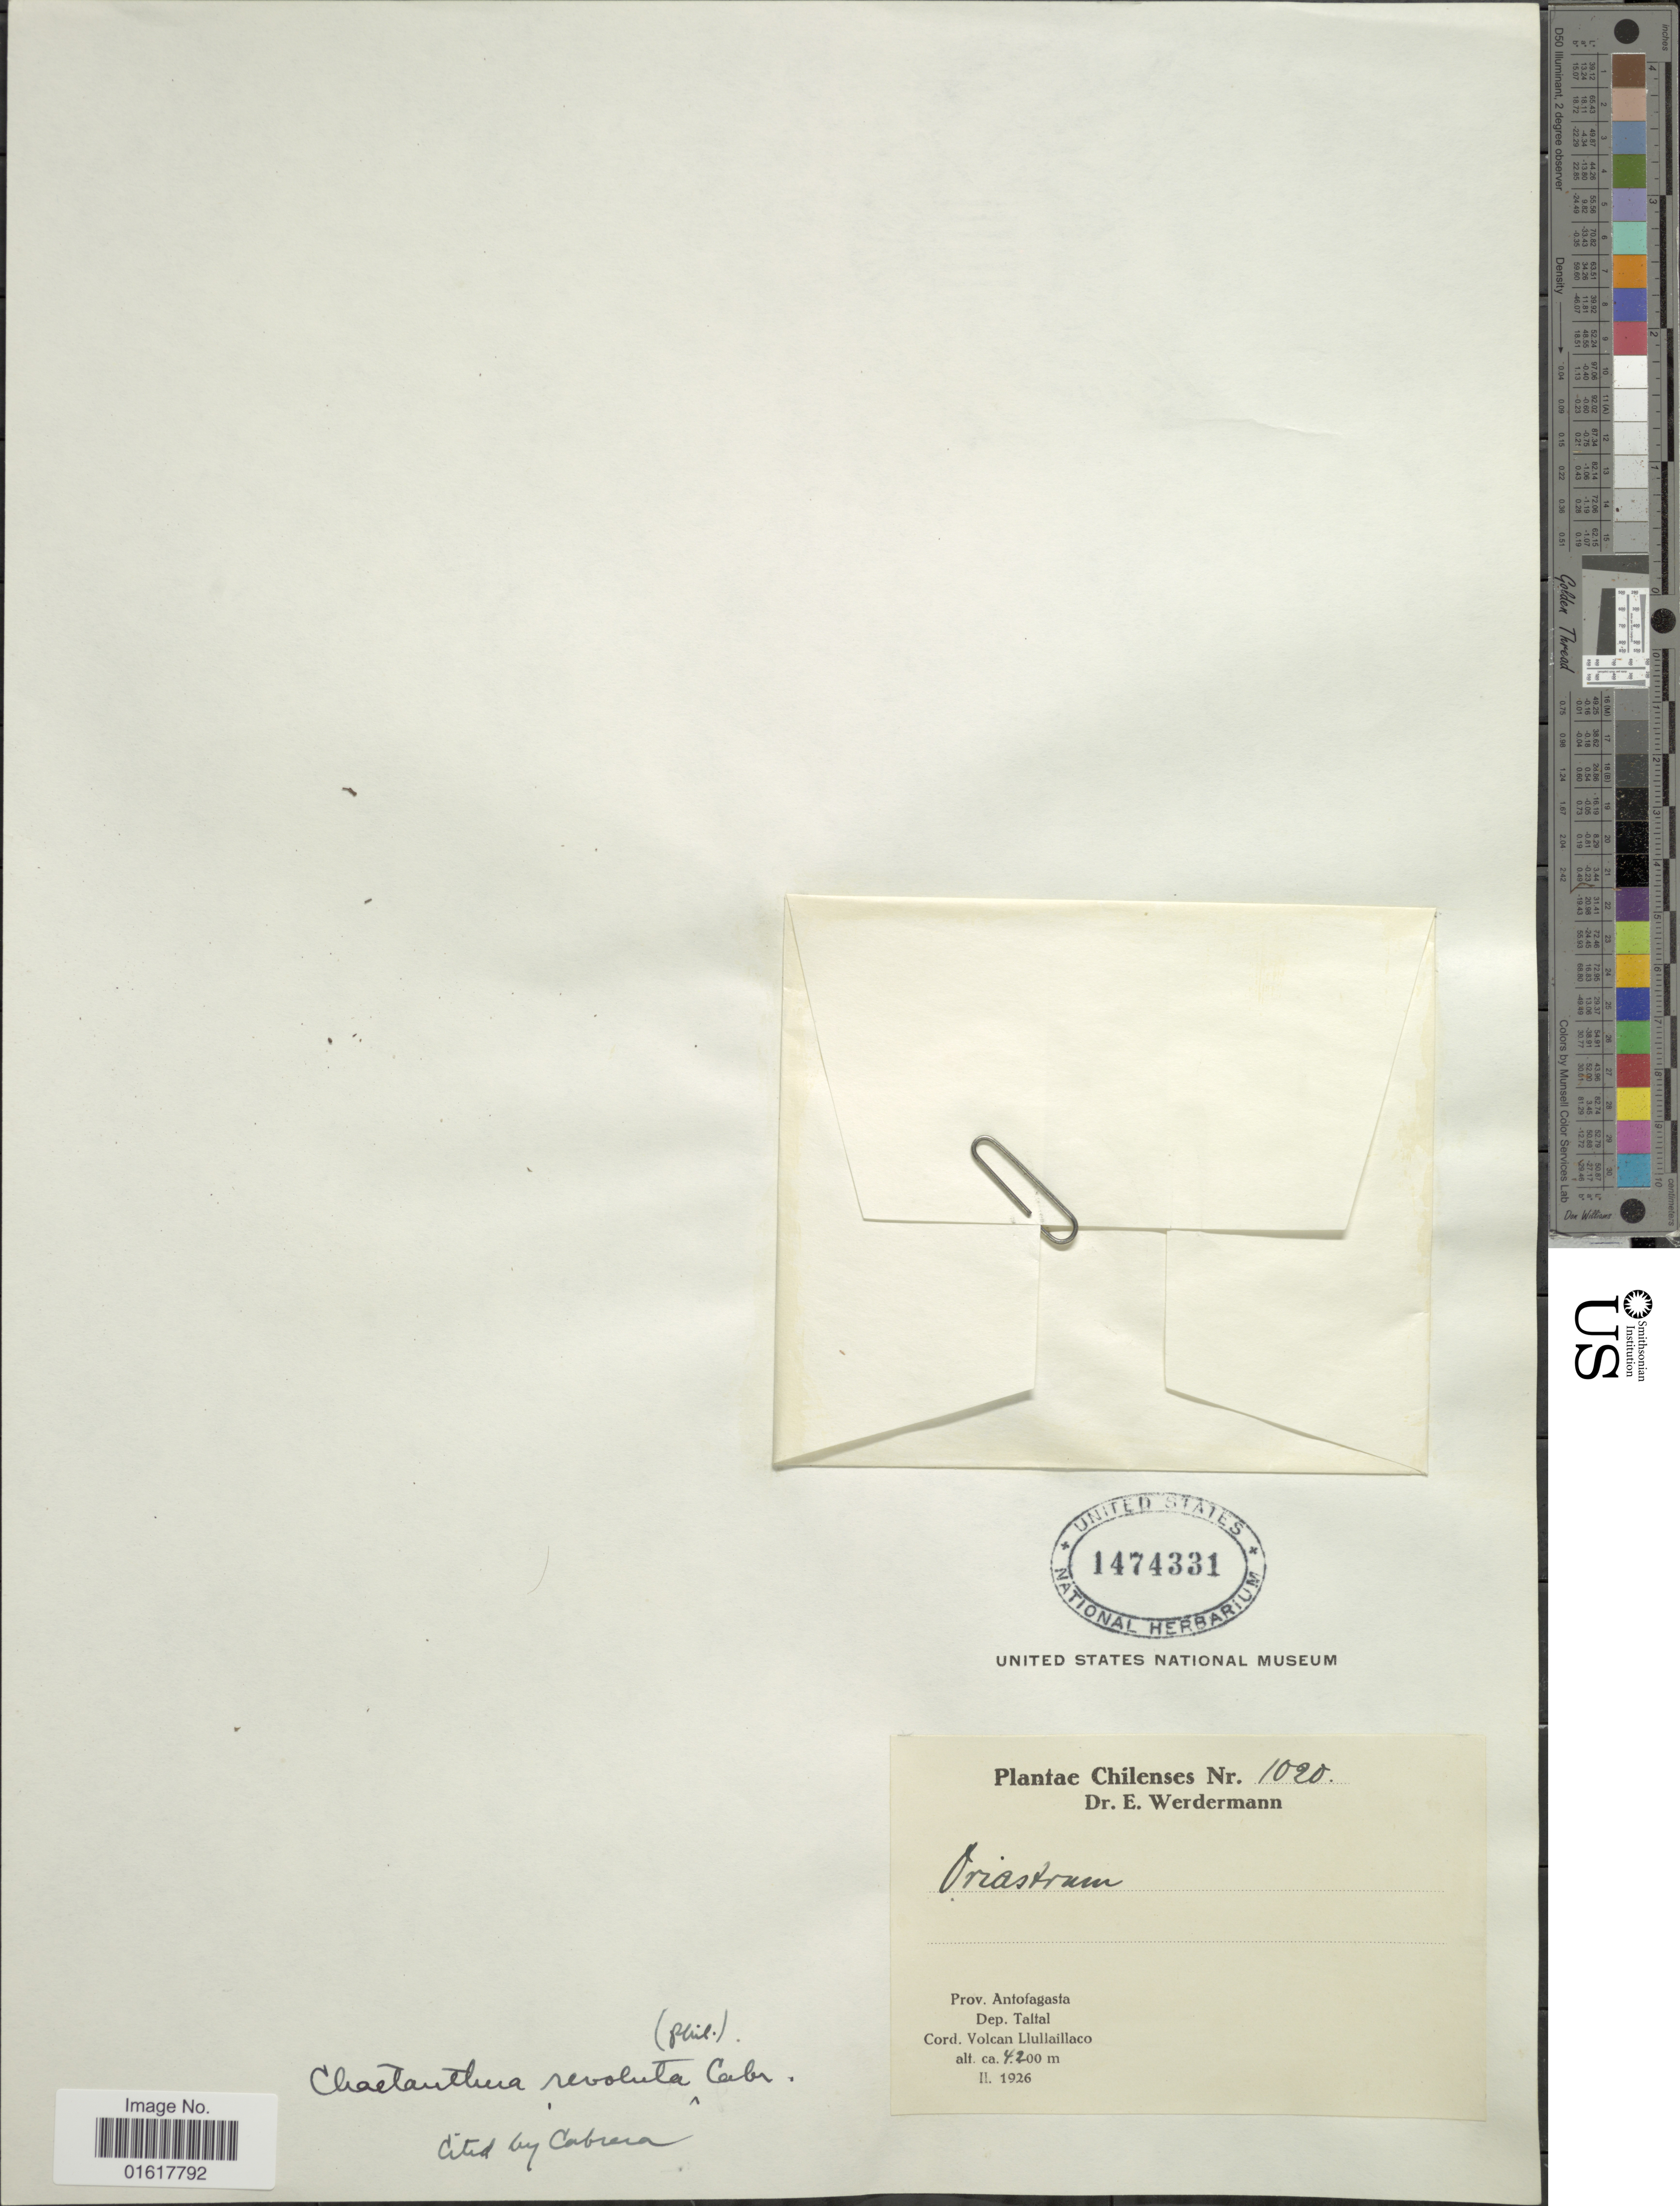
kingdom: Plantae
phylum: Tracheophyta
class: Magnoliopsida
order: Asterales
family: Asteraceae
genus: Chaetanthera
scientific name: Chaetanthera revoluta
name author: (Phil.) Cabrera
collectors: E. Werdermann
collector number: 1020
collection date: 1926-02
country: Chile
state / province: Antofagasta (II)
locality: Dep. Taltal. Cord. Volcan Llullaíllaco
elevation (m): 4200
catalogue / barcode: US 1474331